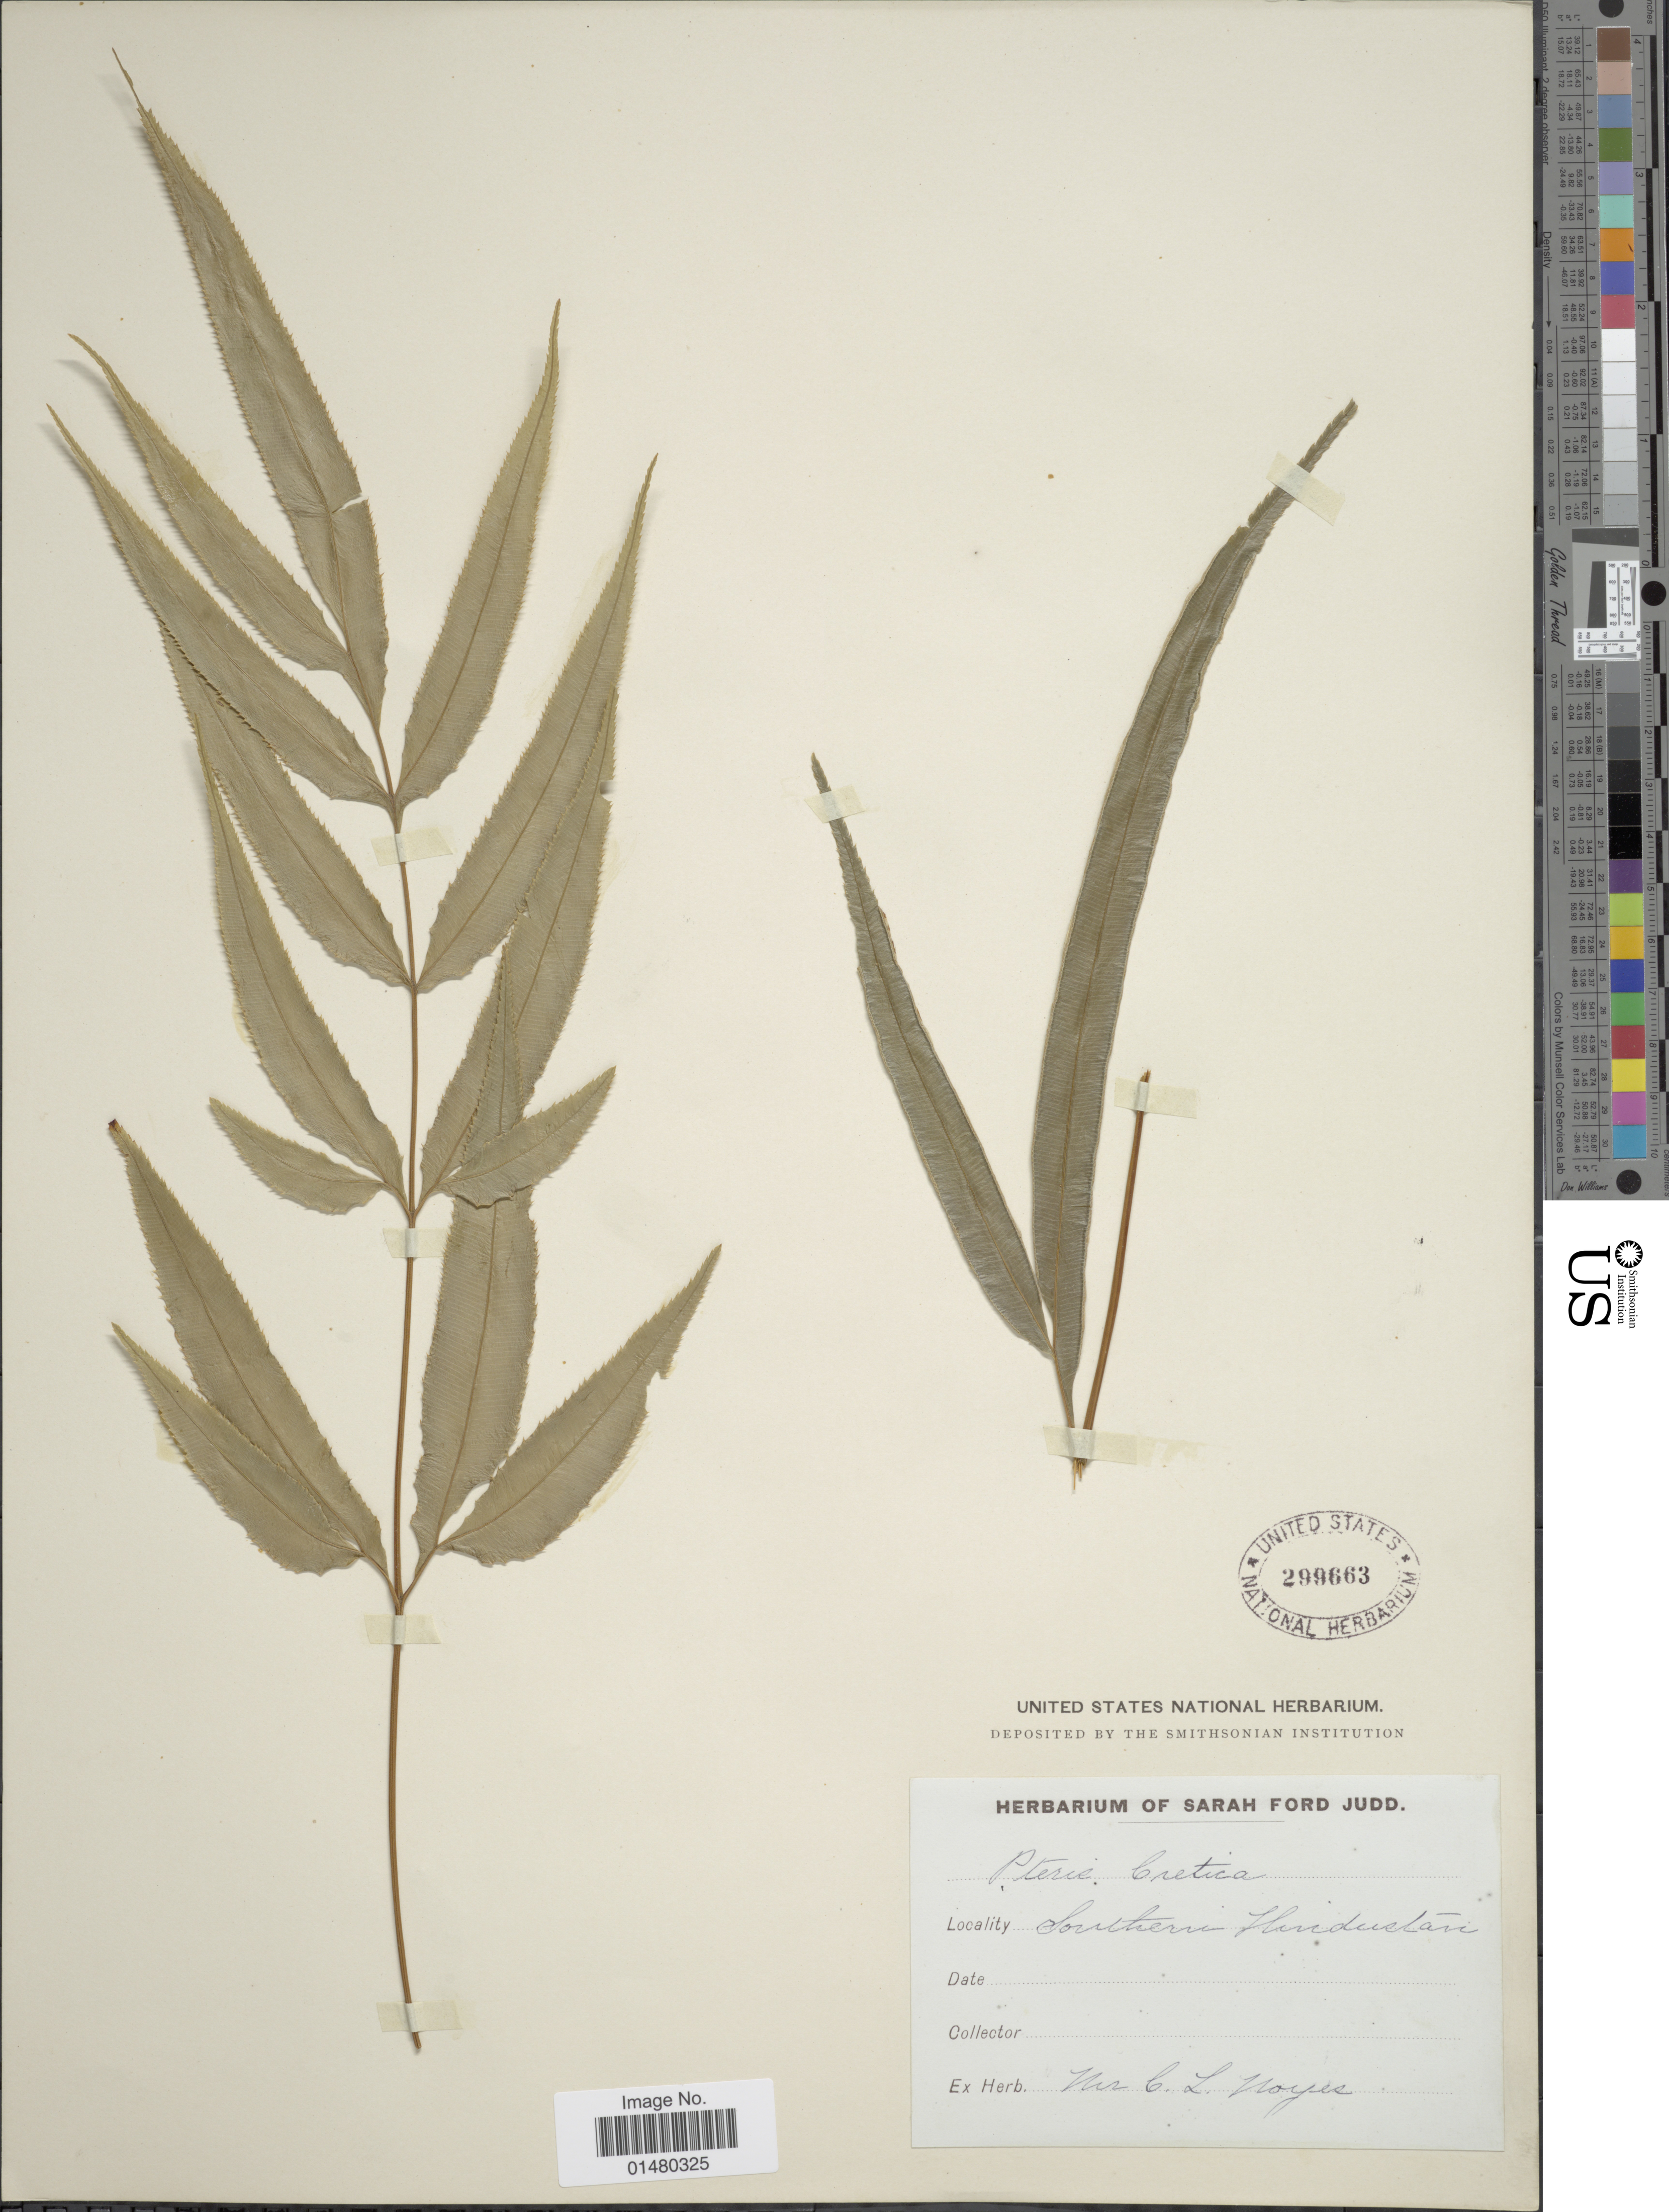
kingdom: Plantae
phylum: Tracheophyta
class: Polypodiopsida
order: Polypodiales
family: Pteridaceae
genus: Pteris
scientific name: Pteris cretica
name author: L.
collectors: C. Noyes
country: India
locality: Southern Hindustan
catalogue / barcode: US 299663